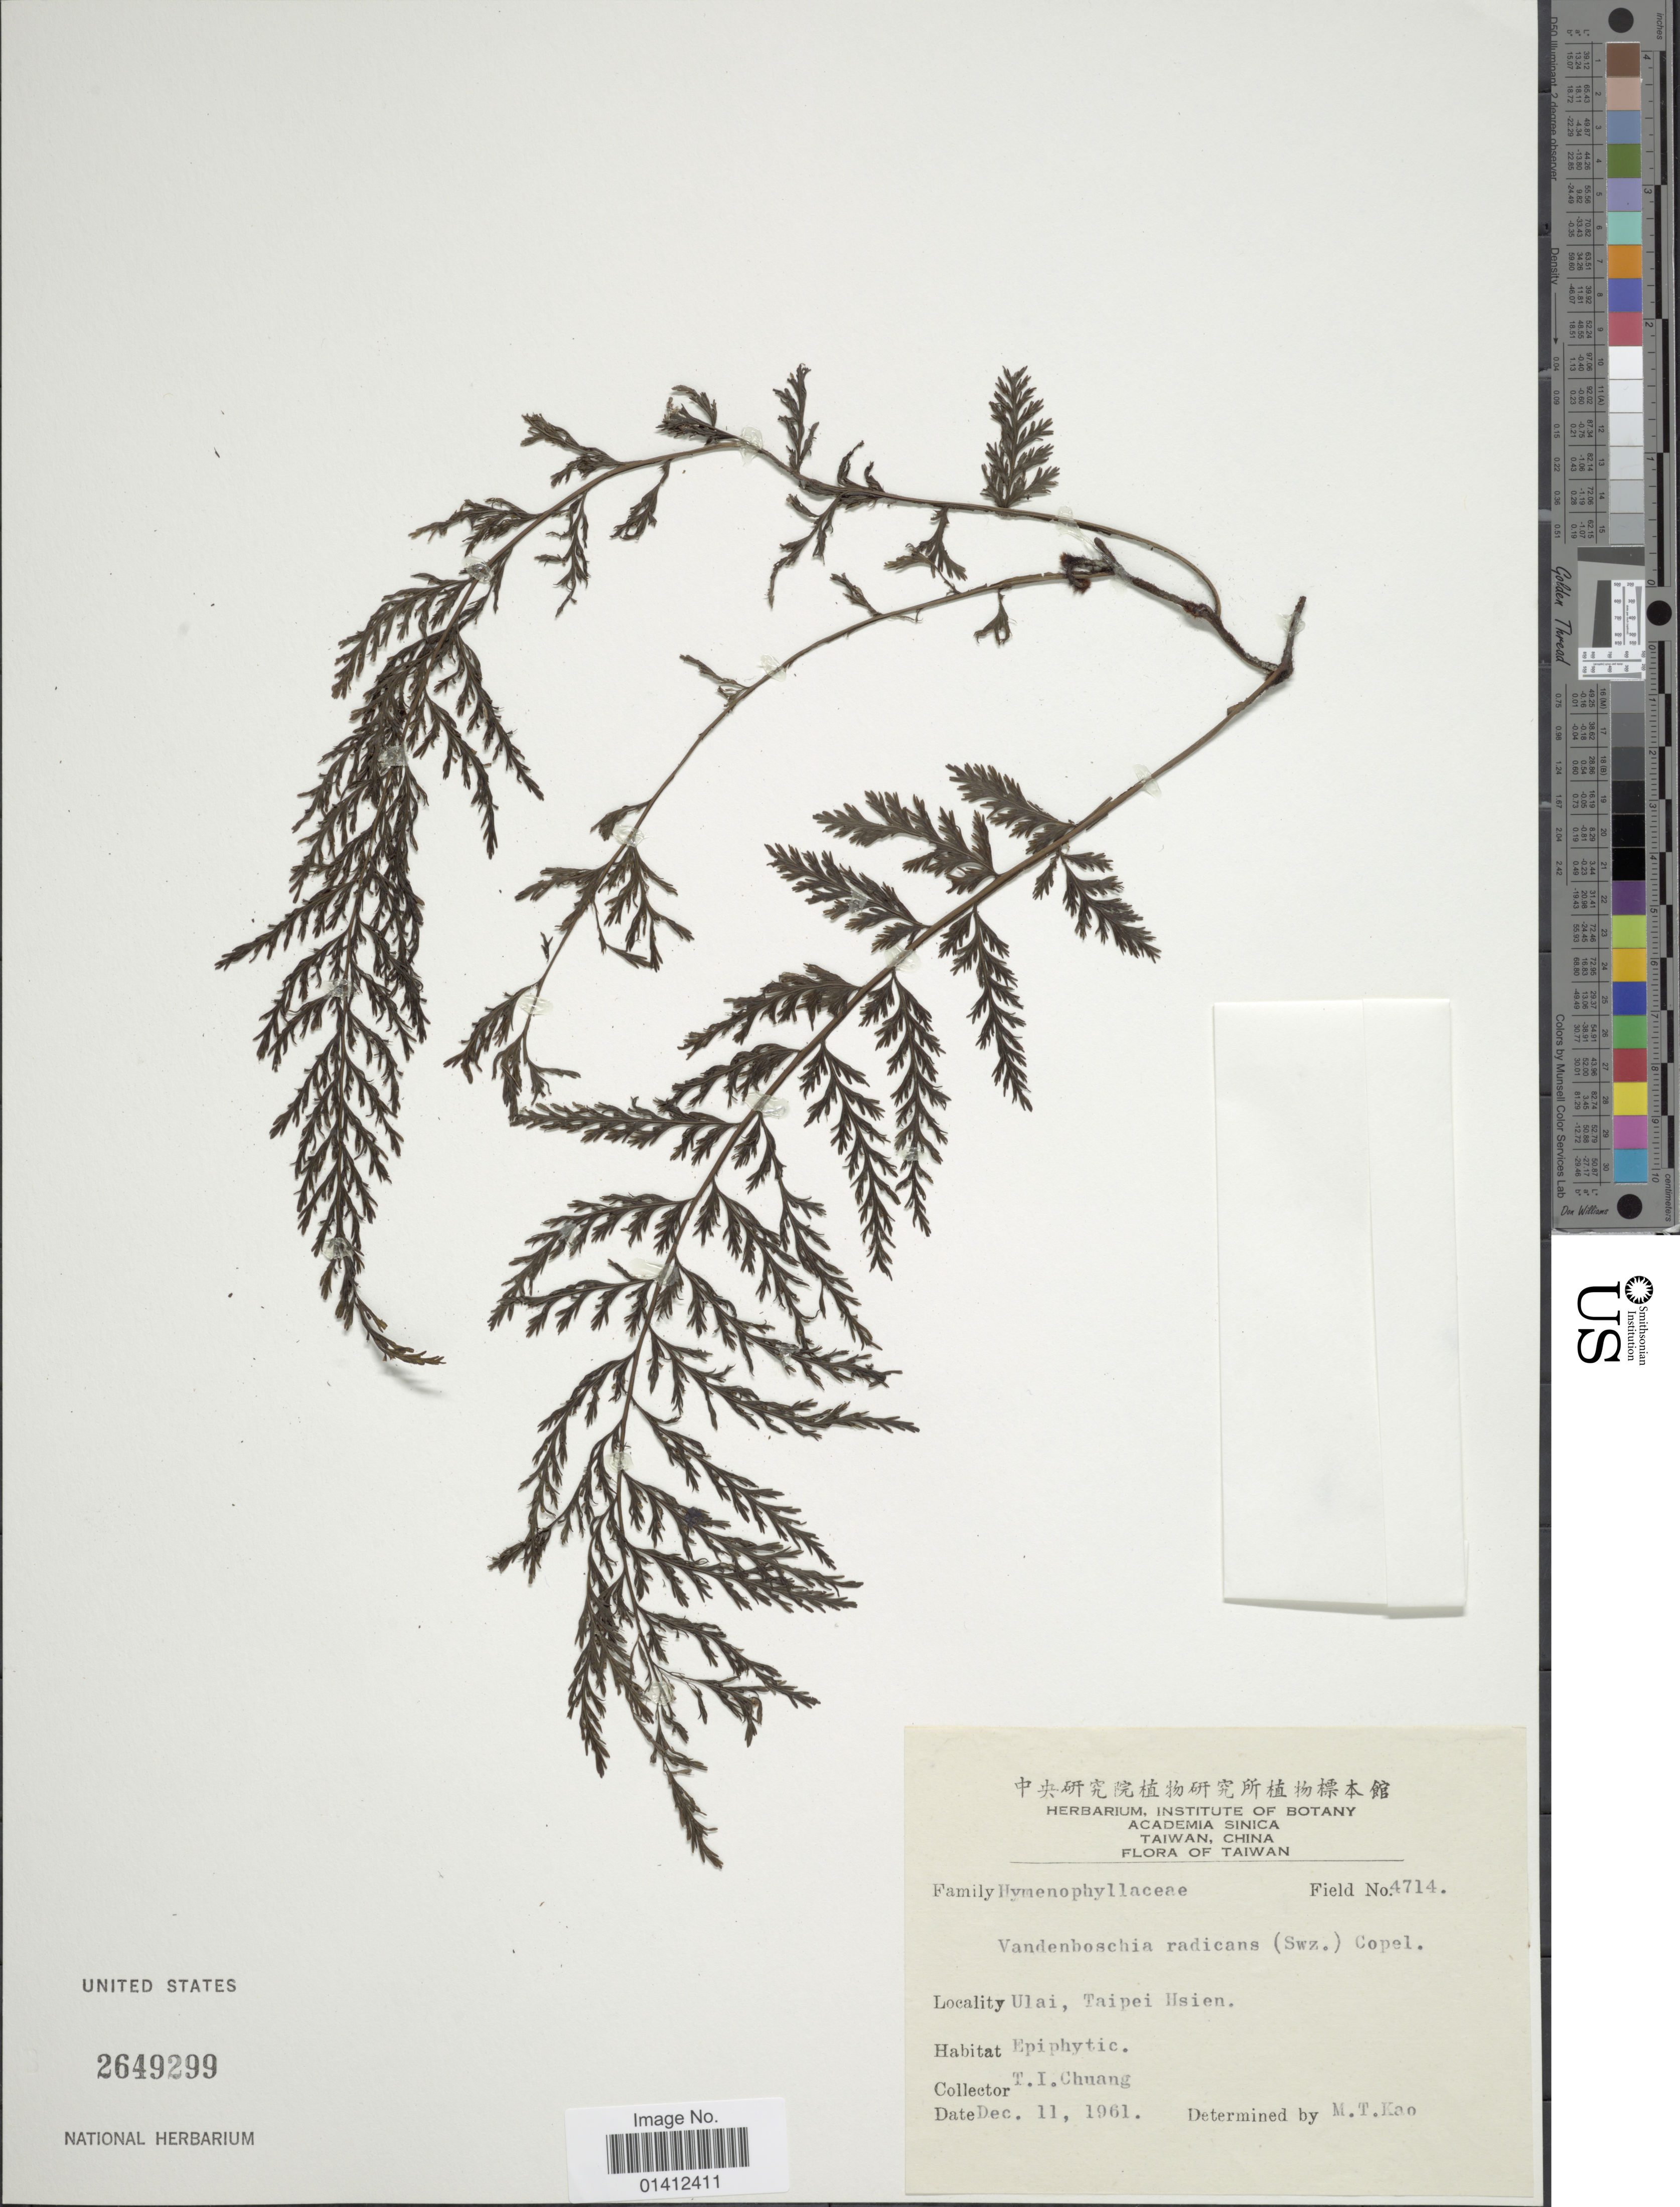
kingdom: Plantae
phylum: Tracheophyta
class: Polypodiopsida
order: Hymenophyllales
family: Hymenophyllaceae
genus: Vandenboschia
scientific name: Vandenboschia radicans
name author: (Sw.) Copel.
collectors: T. Chuang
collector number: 4714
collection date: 1961-12-11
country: Taiwan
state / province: Taipei City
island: Taiwan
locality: Ulai, Taipei Hsien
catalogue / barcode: US 2649299